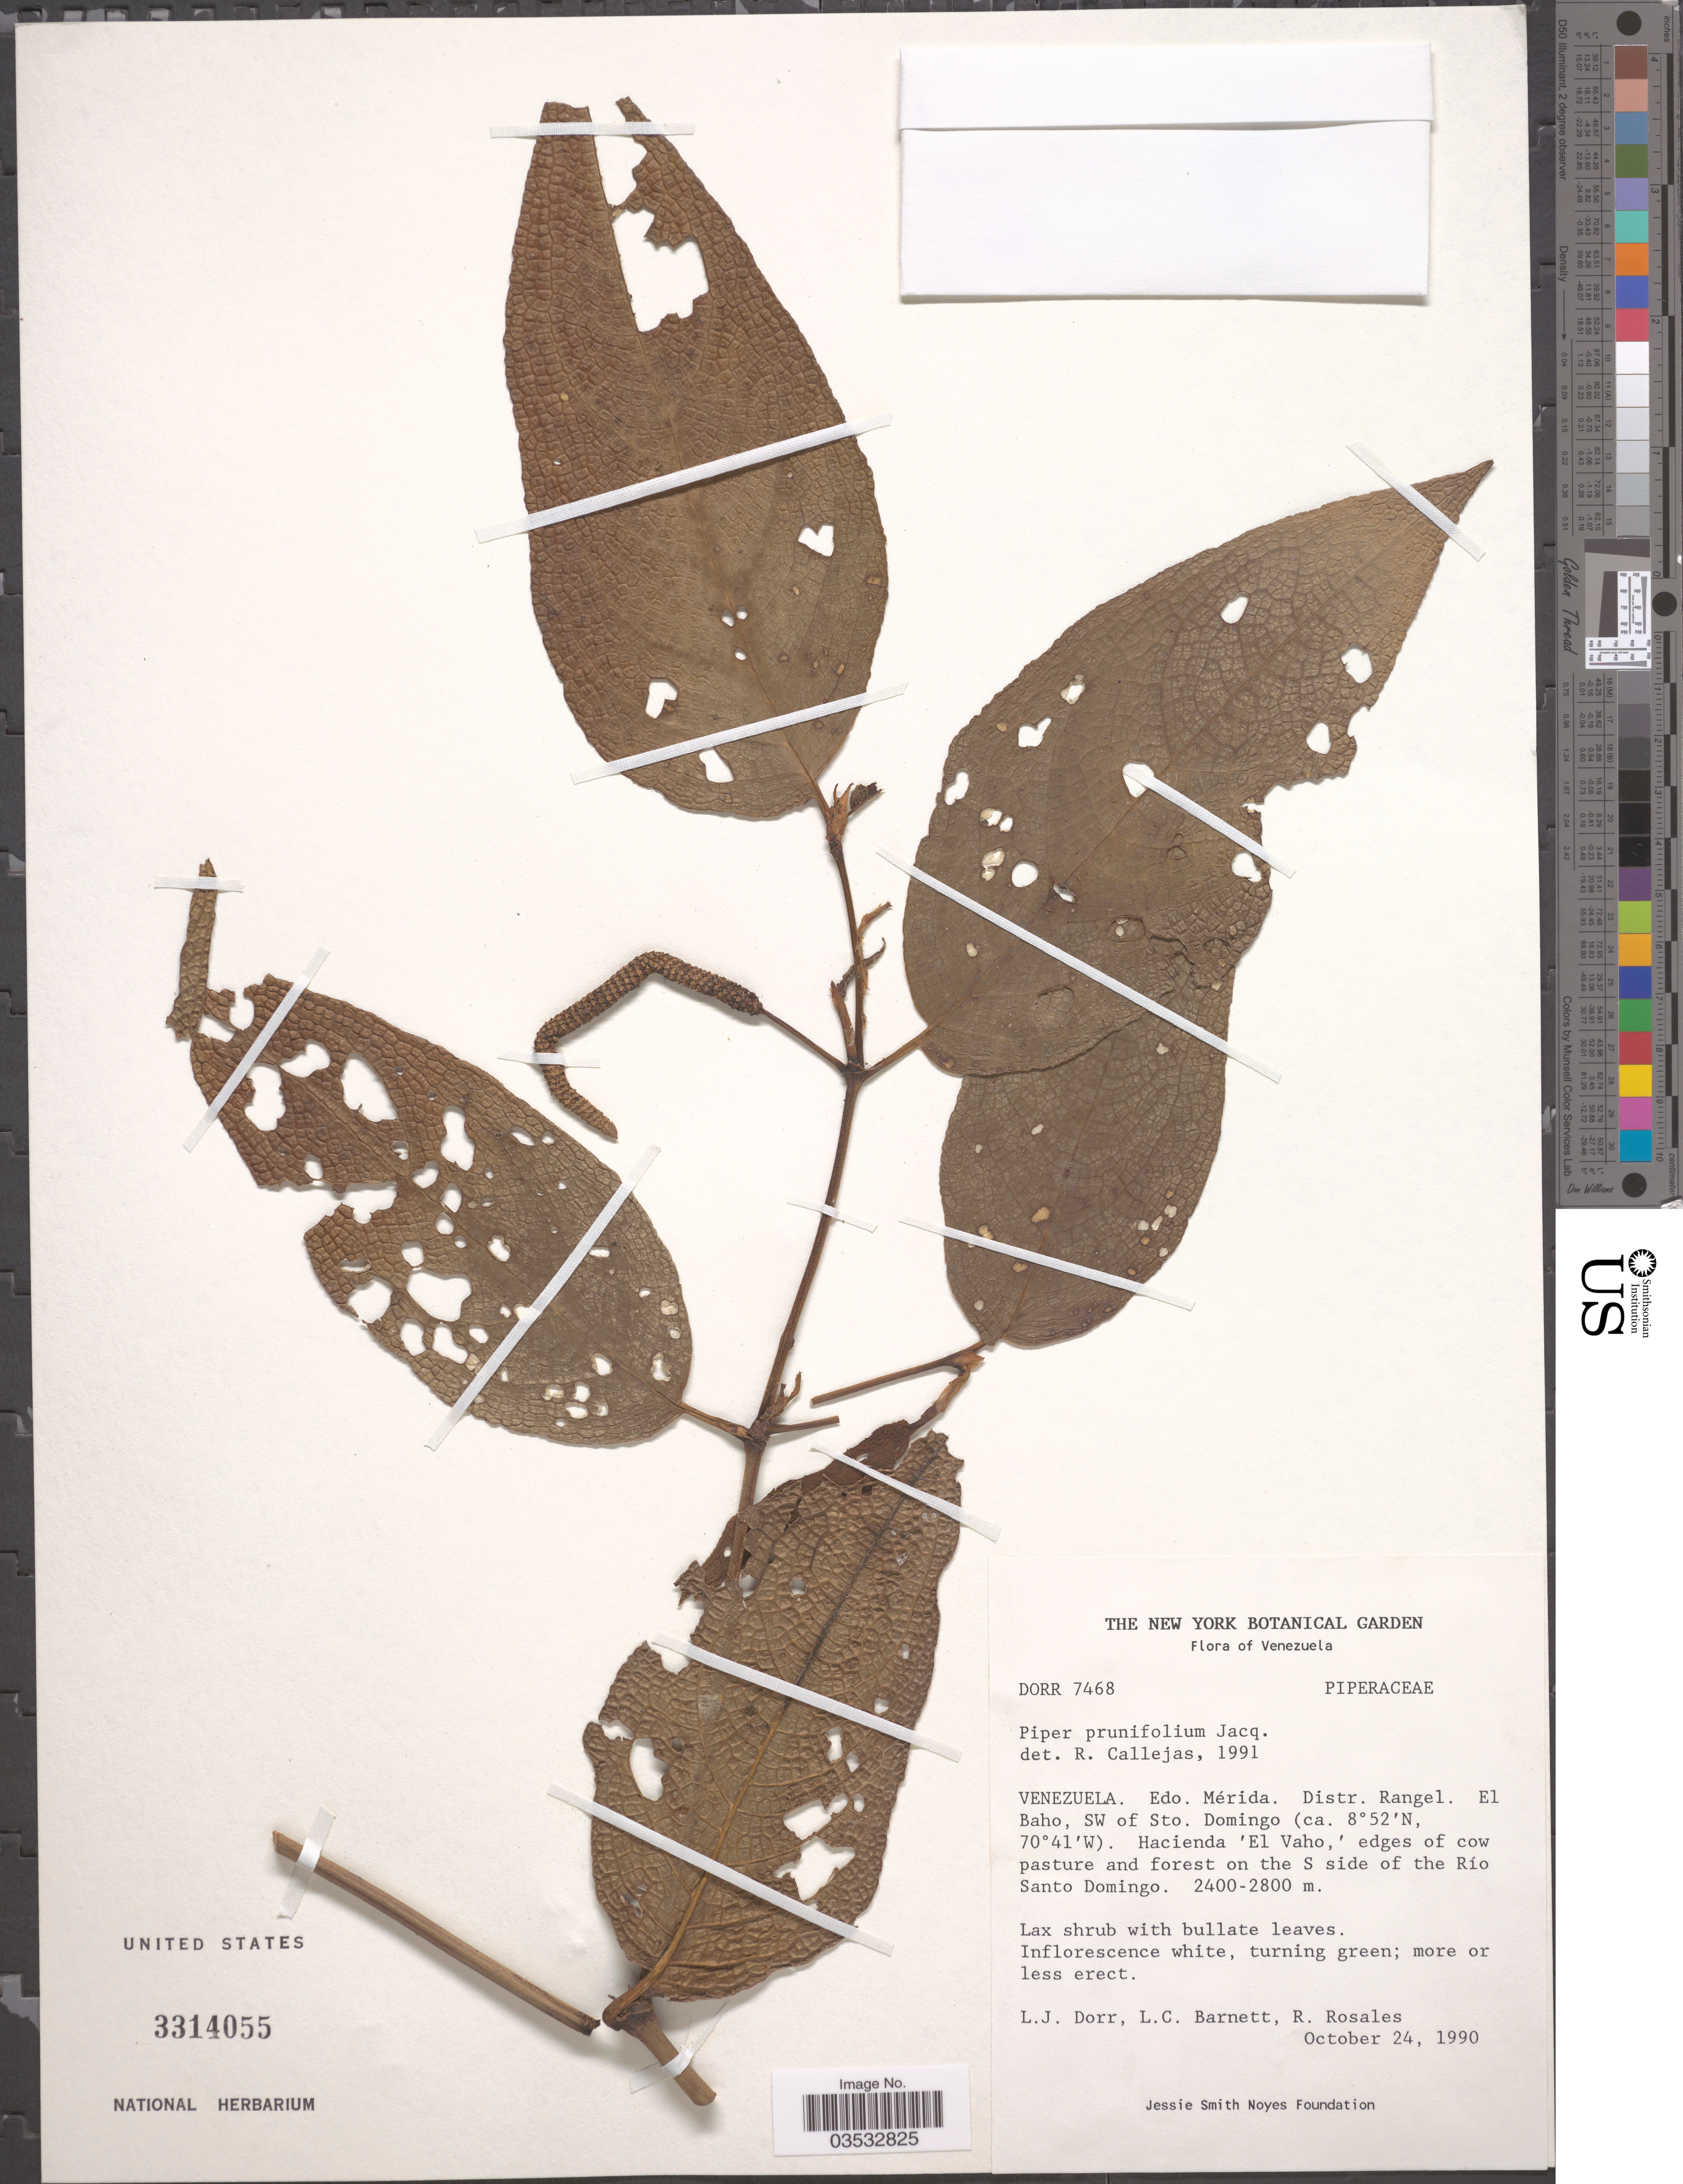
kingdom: Plantae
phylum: Tracheophyta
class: Magnoliopsida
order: Piperales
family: Piperaceae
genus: Piper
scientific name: Piper prunifolium var. prunifolium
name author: Jacq.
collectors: L. J. Dorr, L. C. Barnett & R. Rosales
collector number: DORR 7468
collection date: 1990-10-24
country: Venezuela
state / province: Mérida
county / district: Rangel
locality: El Baho, SW of Sto. Domingo. Hacienda 'El Vaho' S side of the Río Santo Domingo.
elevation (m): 2400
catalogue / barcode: US 3314055